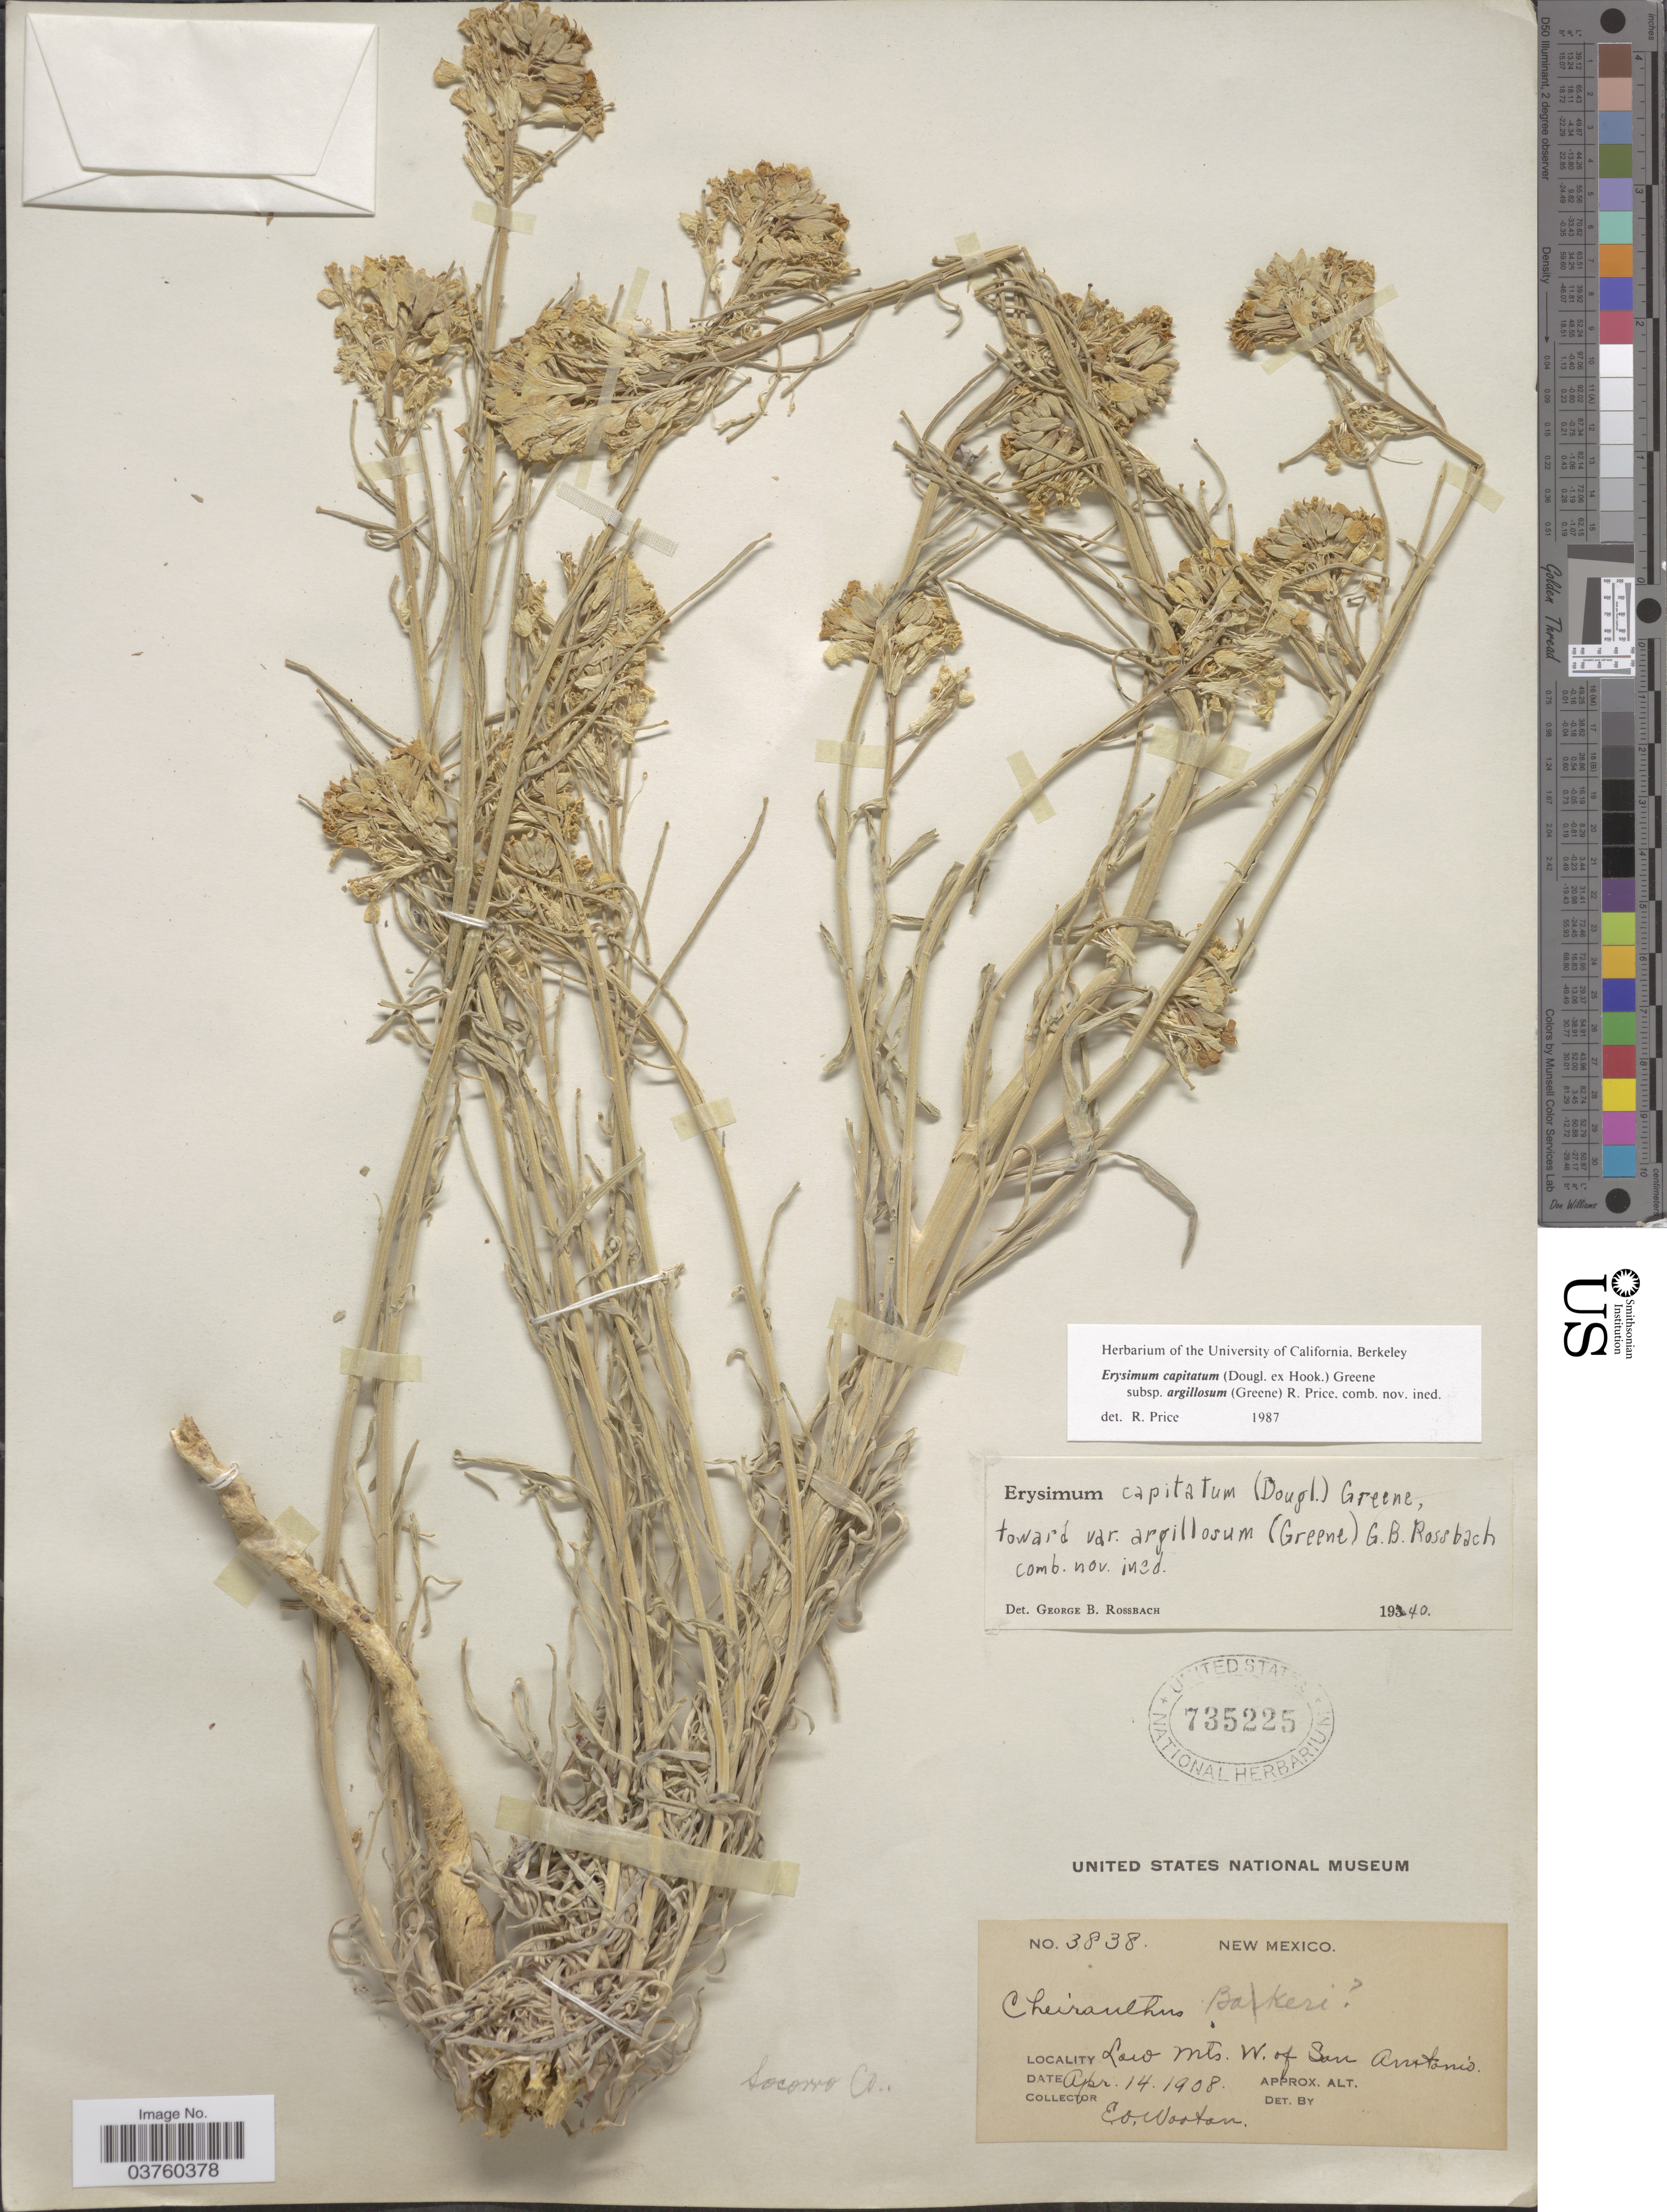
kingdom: Plantae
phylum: Tracheophyta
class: Magnoliopsida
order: Brassicales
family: Brassicaceae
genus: Erysimum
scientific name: Erysimum capitatum subsp. argillosum (Greene) R.A. Price comb. nov. ined.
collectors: E. O. Wooton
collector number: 3838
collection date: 1908-04-14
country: United States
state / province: New Mexico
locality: Low Mts. W. of San Antonio. Socorro Co.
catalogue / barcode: US 735225